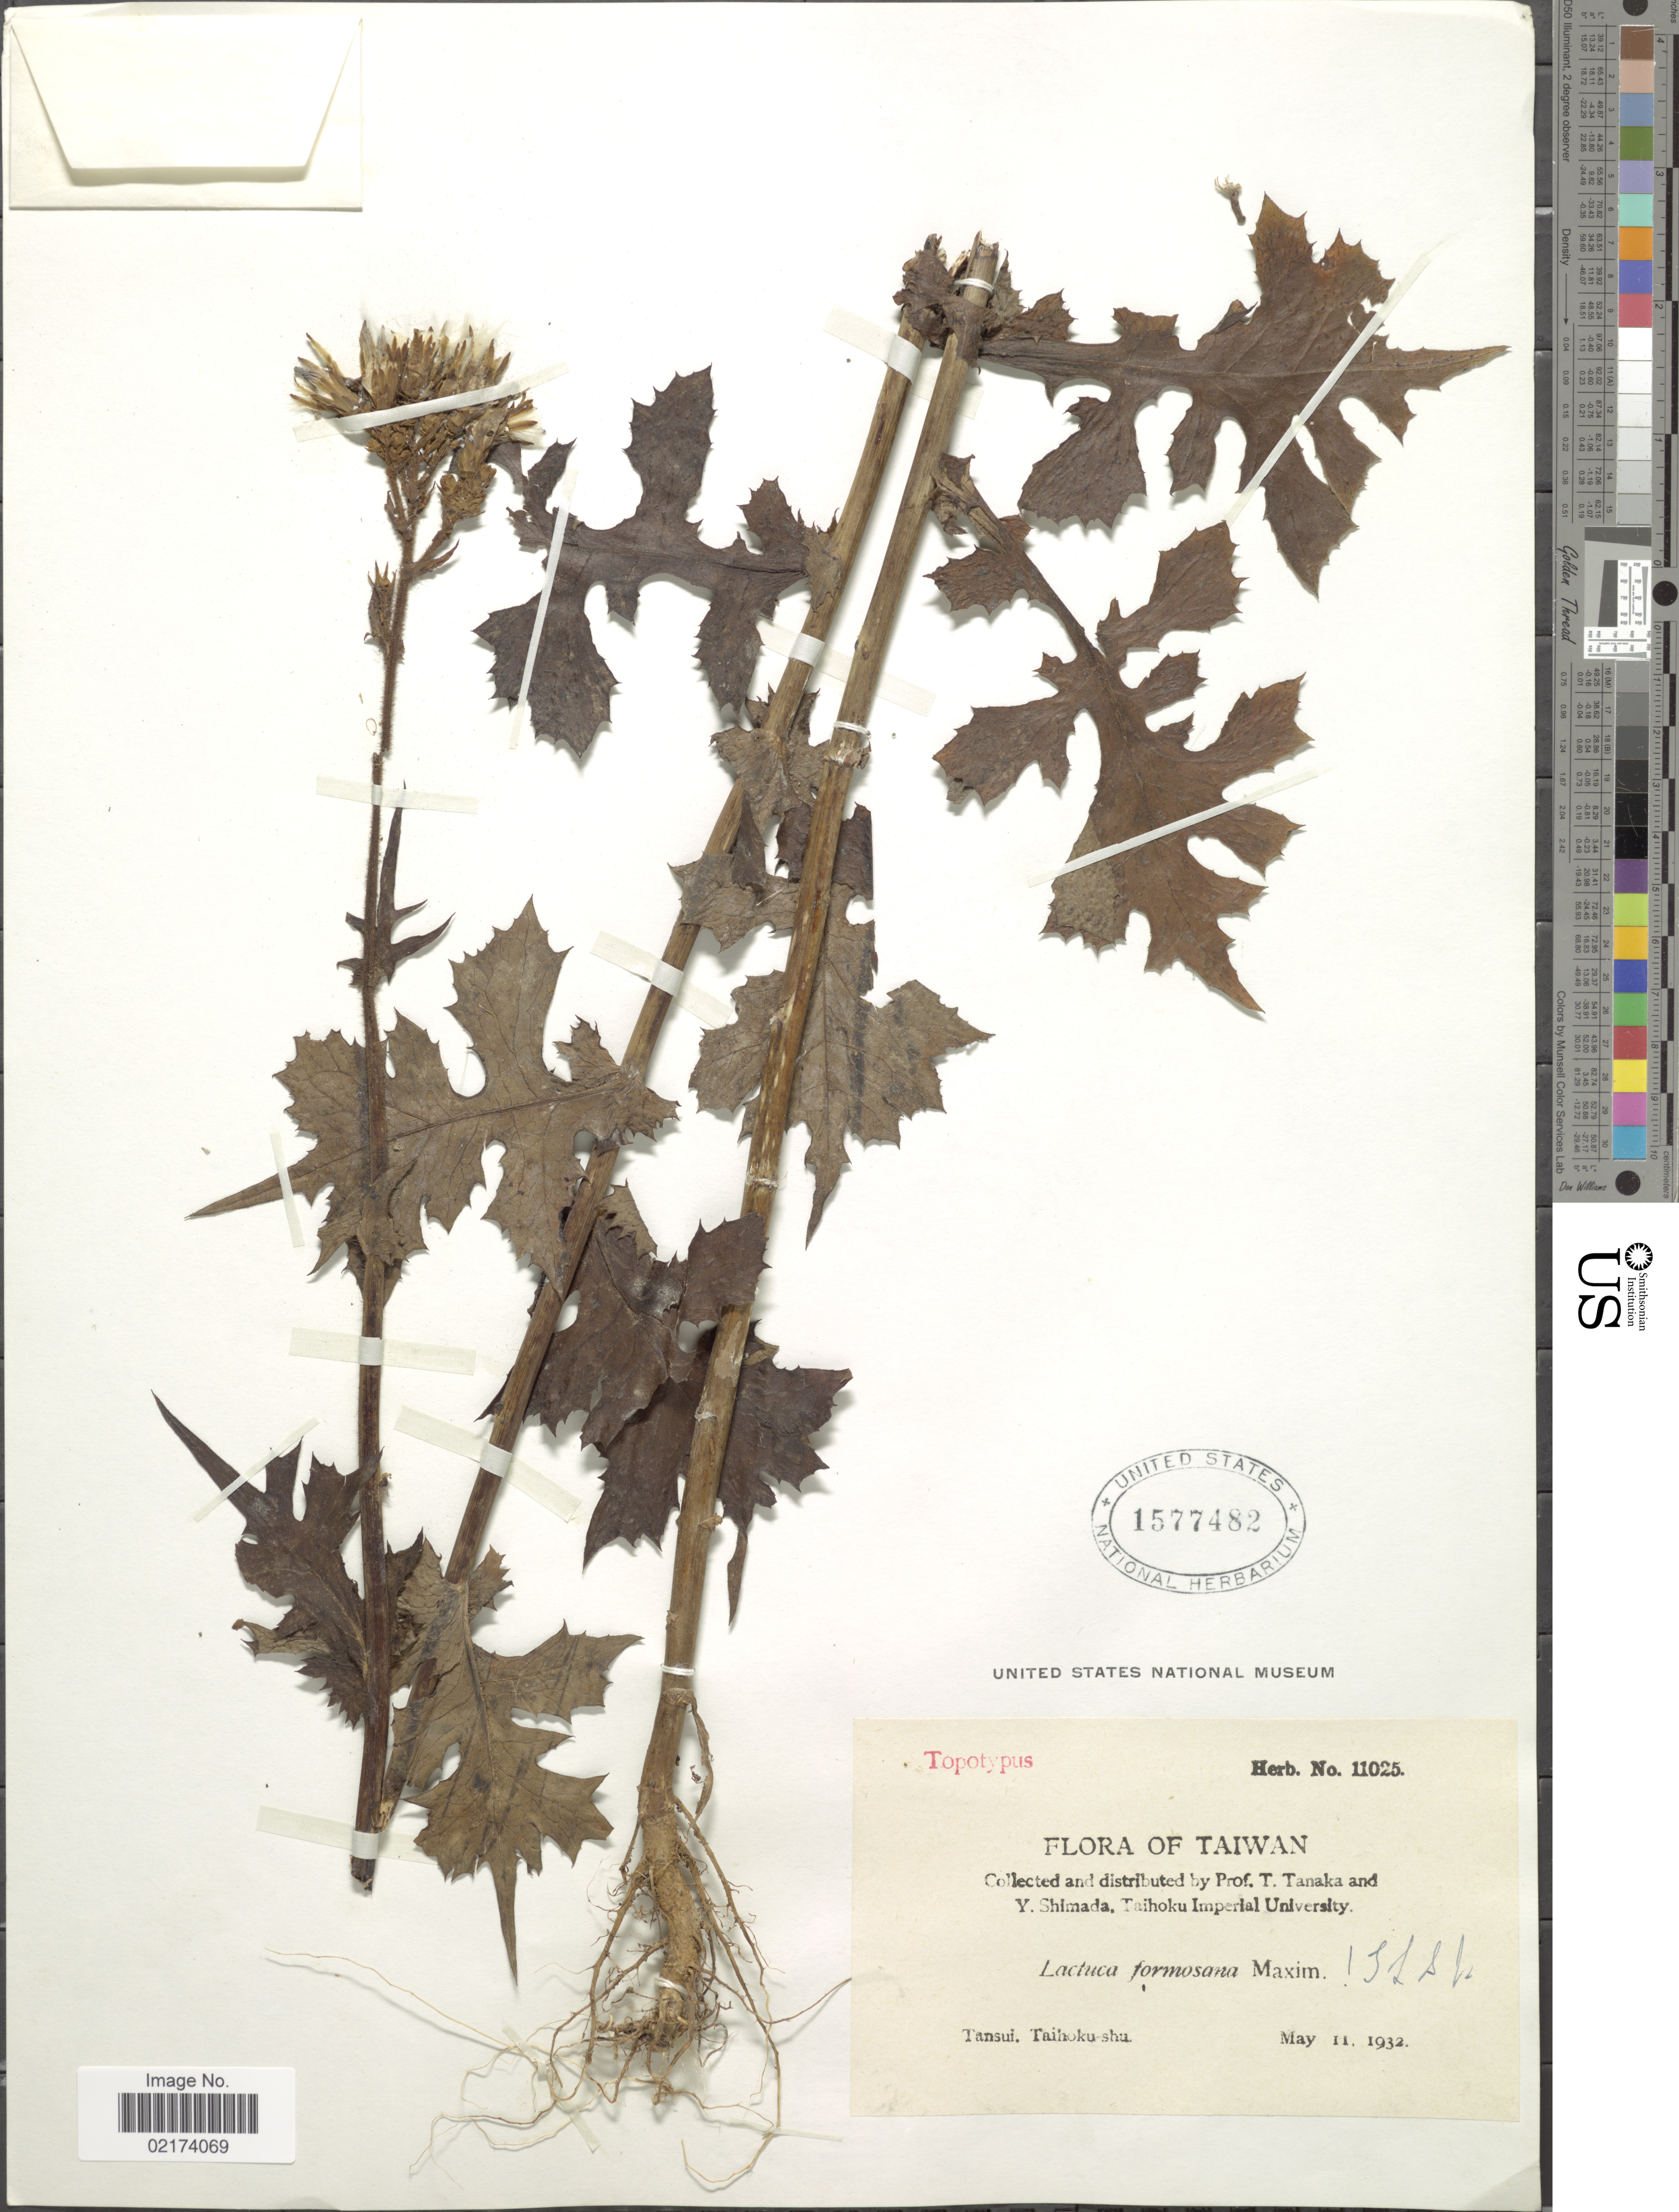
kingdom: Plantae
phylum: Tracheophyta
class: Magnoliopsida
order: Asterales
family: Asteraceae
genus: Lactuca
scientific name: Lactuca formosana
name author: Maxim.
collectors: T. Tanaka & Y. Shimada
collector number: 11025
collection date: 1932-05-11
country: Taiwan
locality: Tansui, Taihoku-shu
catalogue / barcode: US 1577482